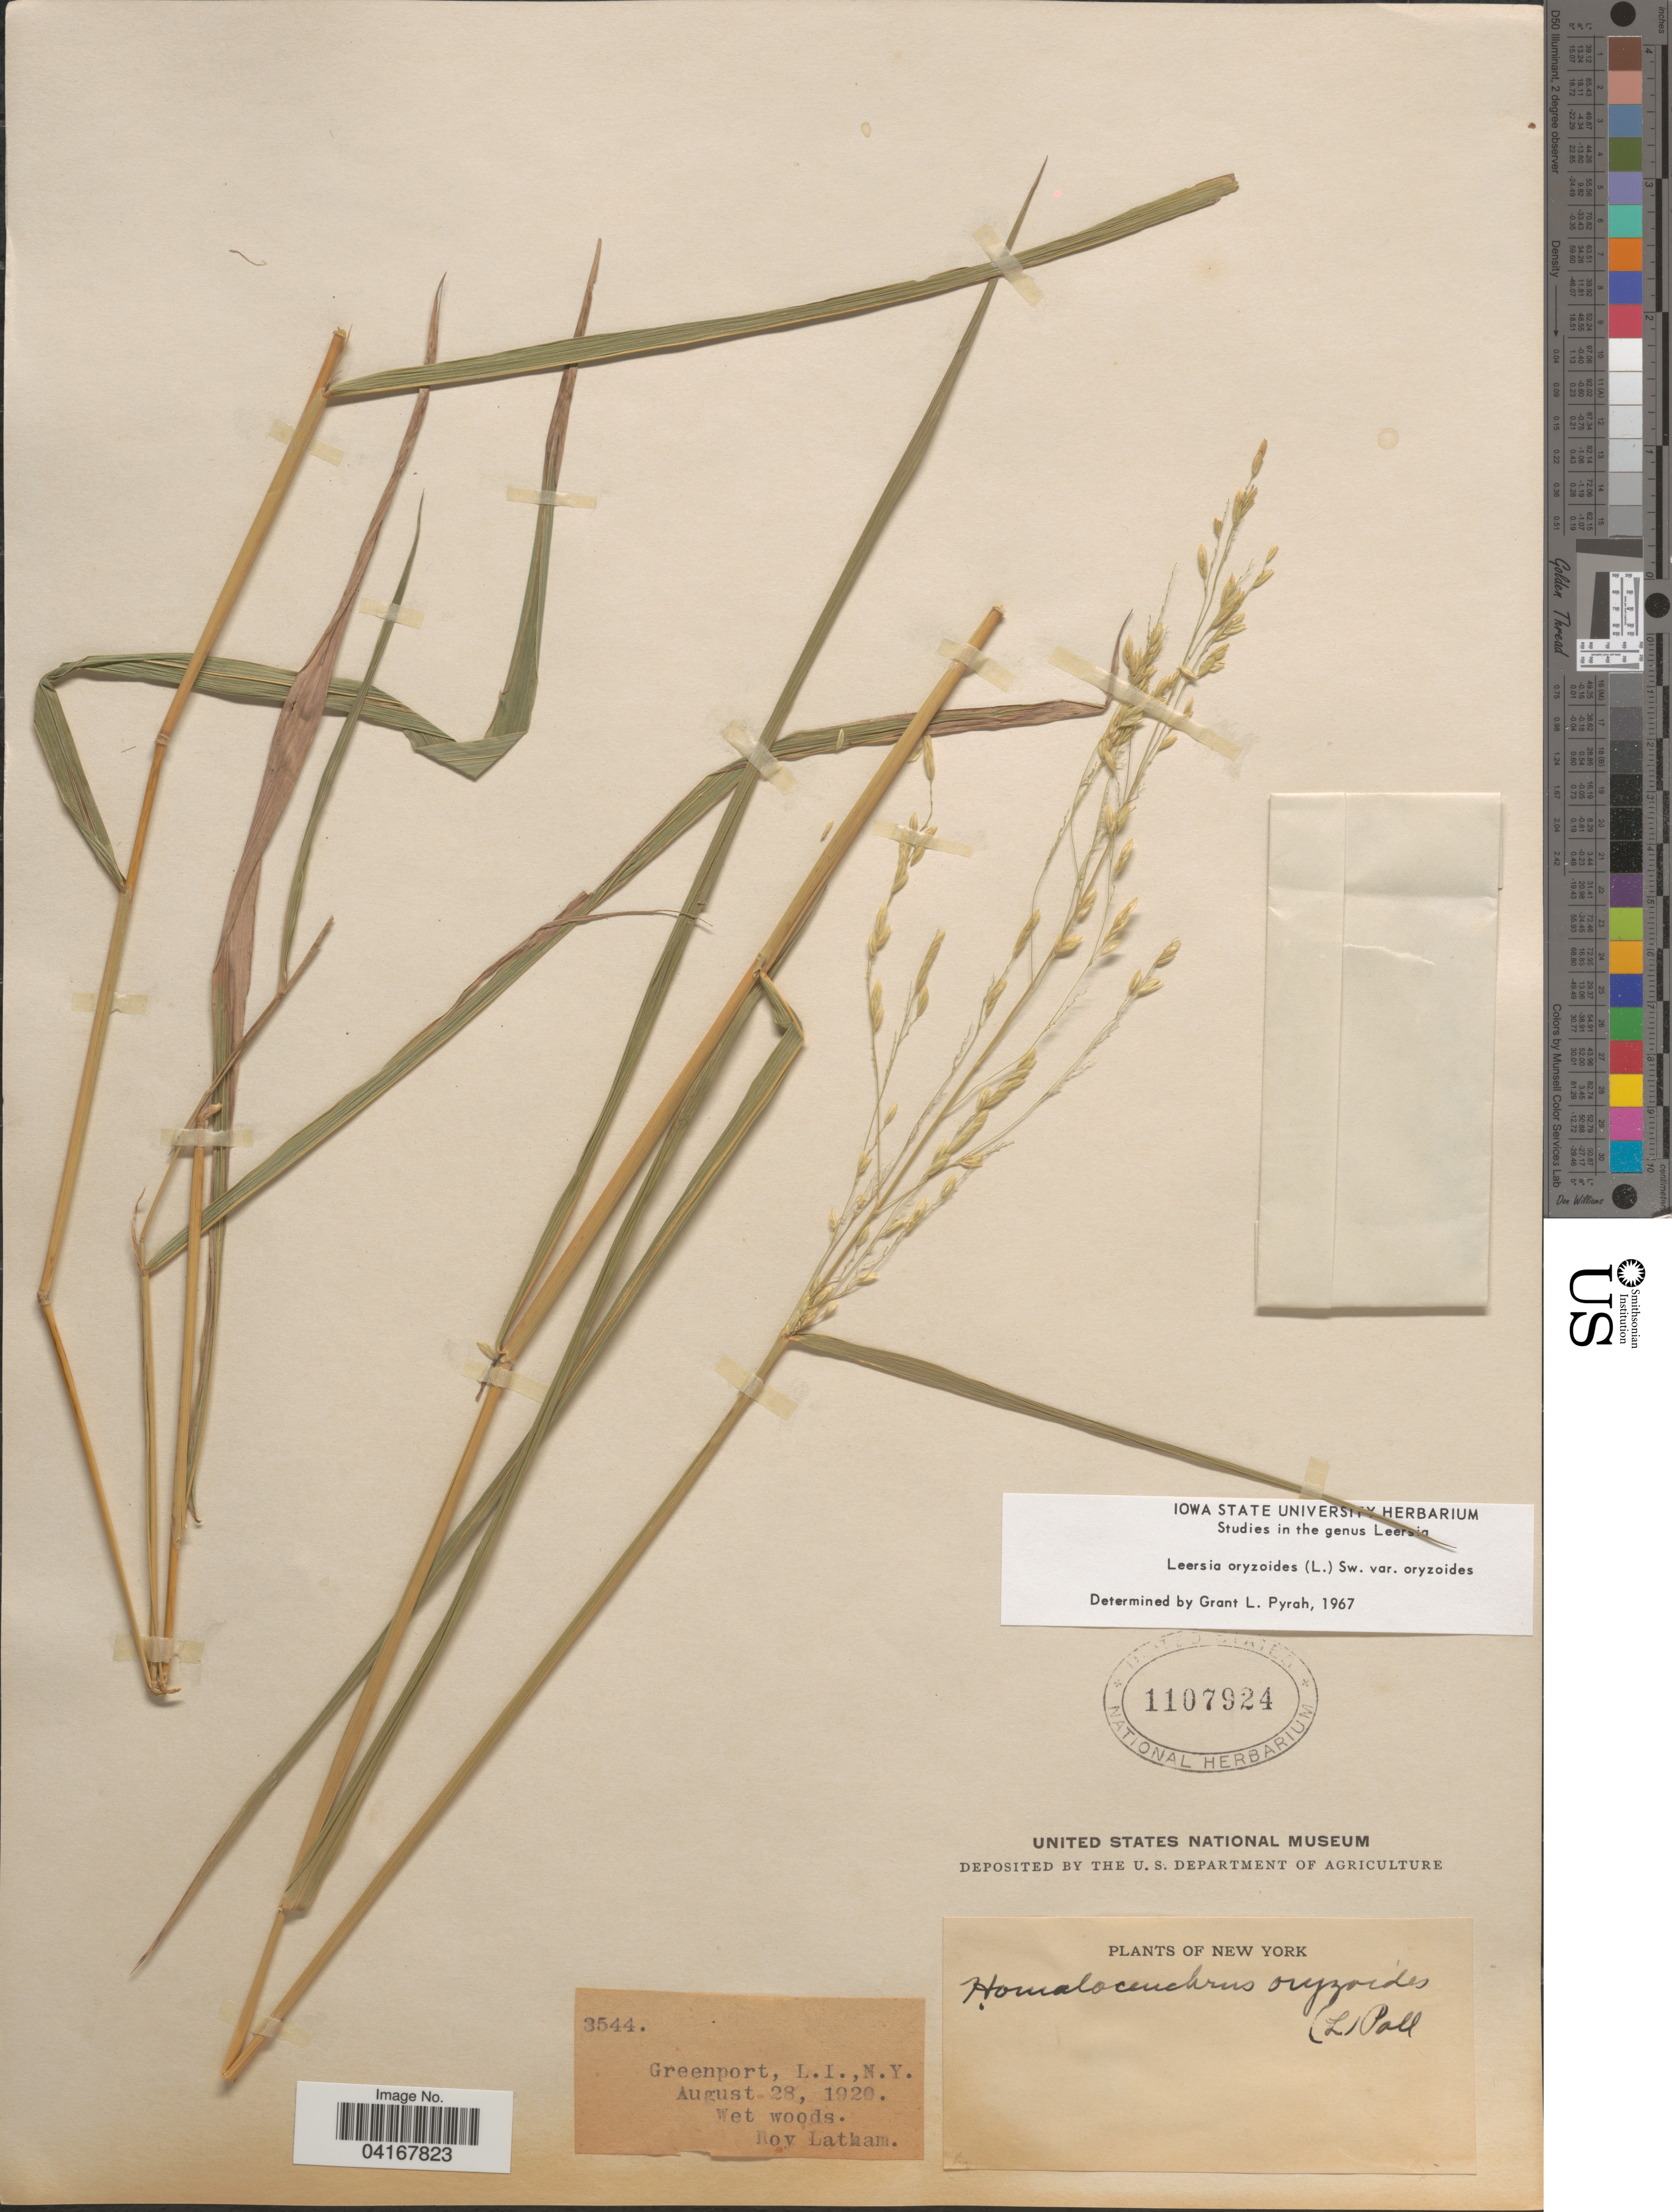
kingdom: Plantae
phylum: Tracheophyta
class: Liliopsida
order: Poales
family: Poaceae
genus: Leersia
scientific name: Leersia oryzoides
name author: (L.) Sw.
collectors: R. Latham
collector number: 3544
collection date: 1920-08-28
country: United States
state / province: New York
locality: Greenport, L.I.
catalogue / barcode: US 1107924